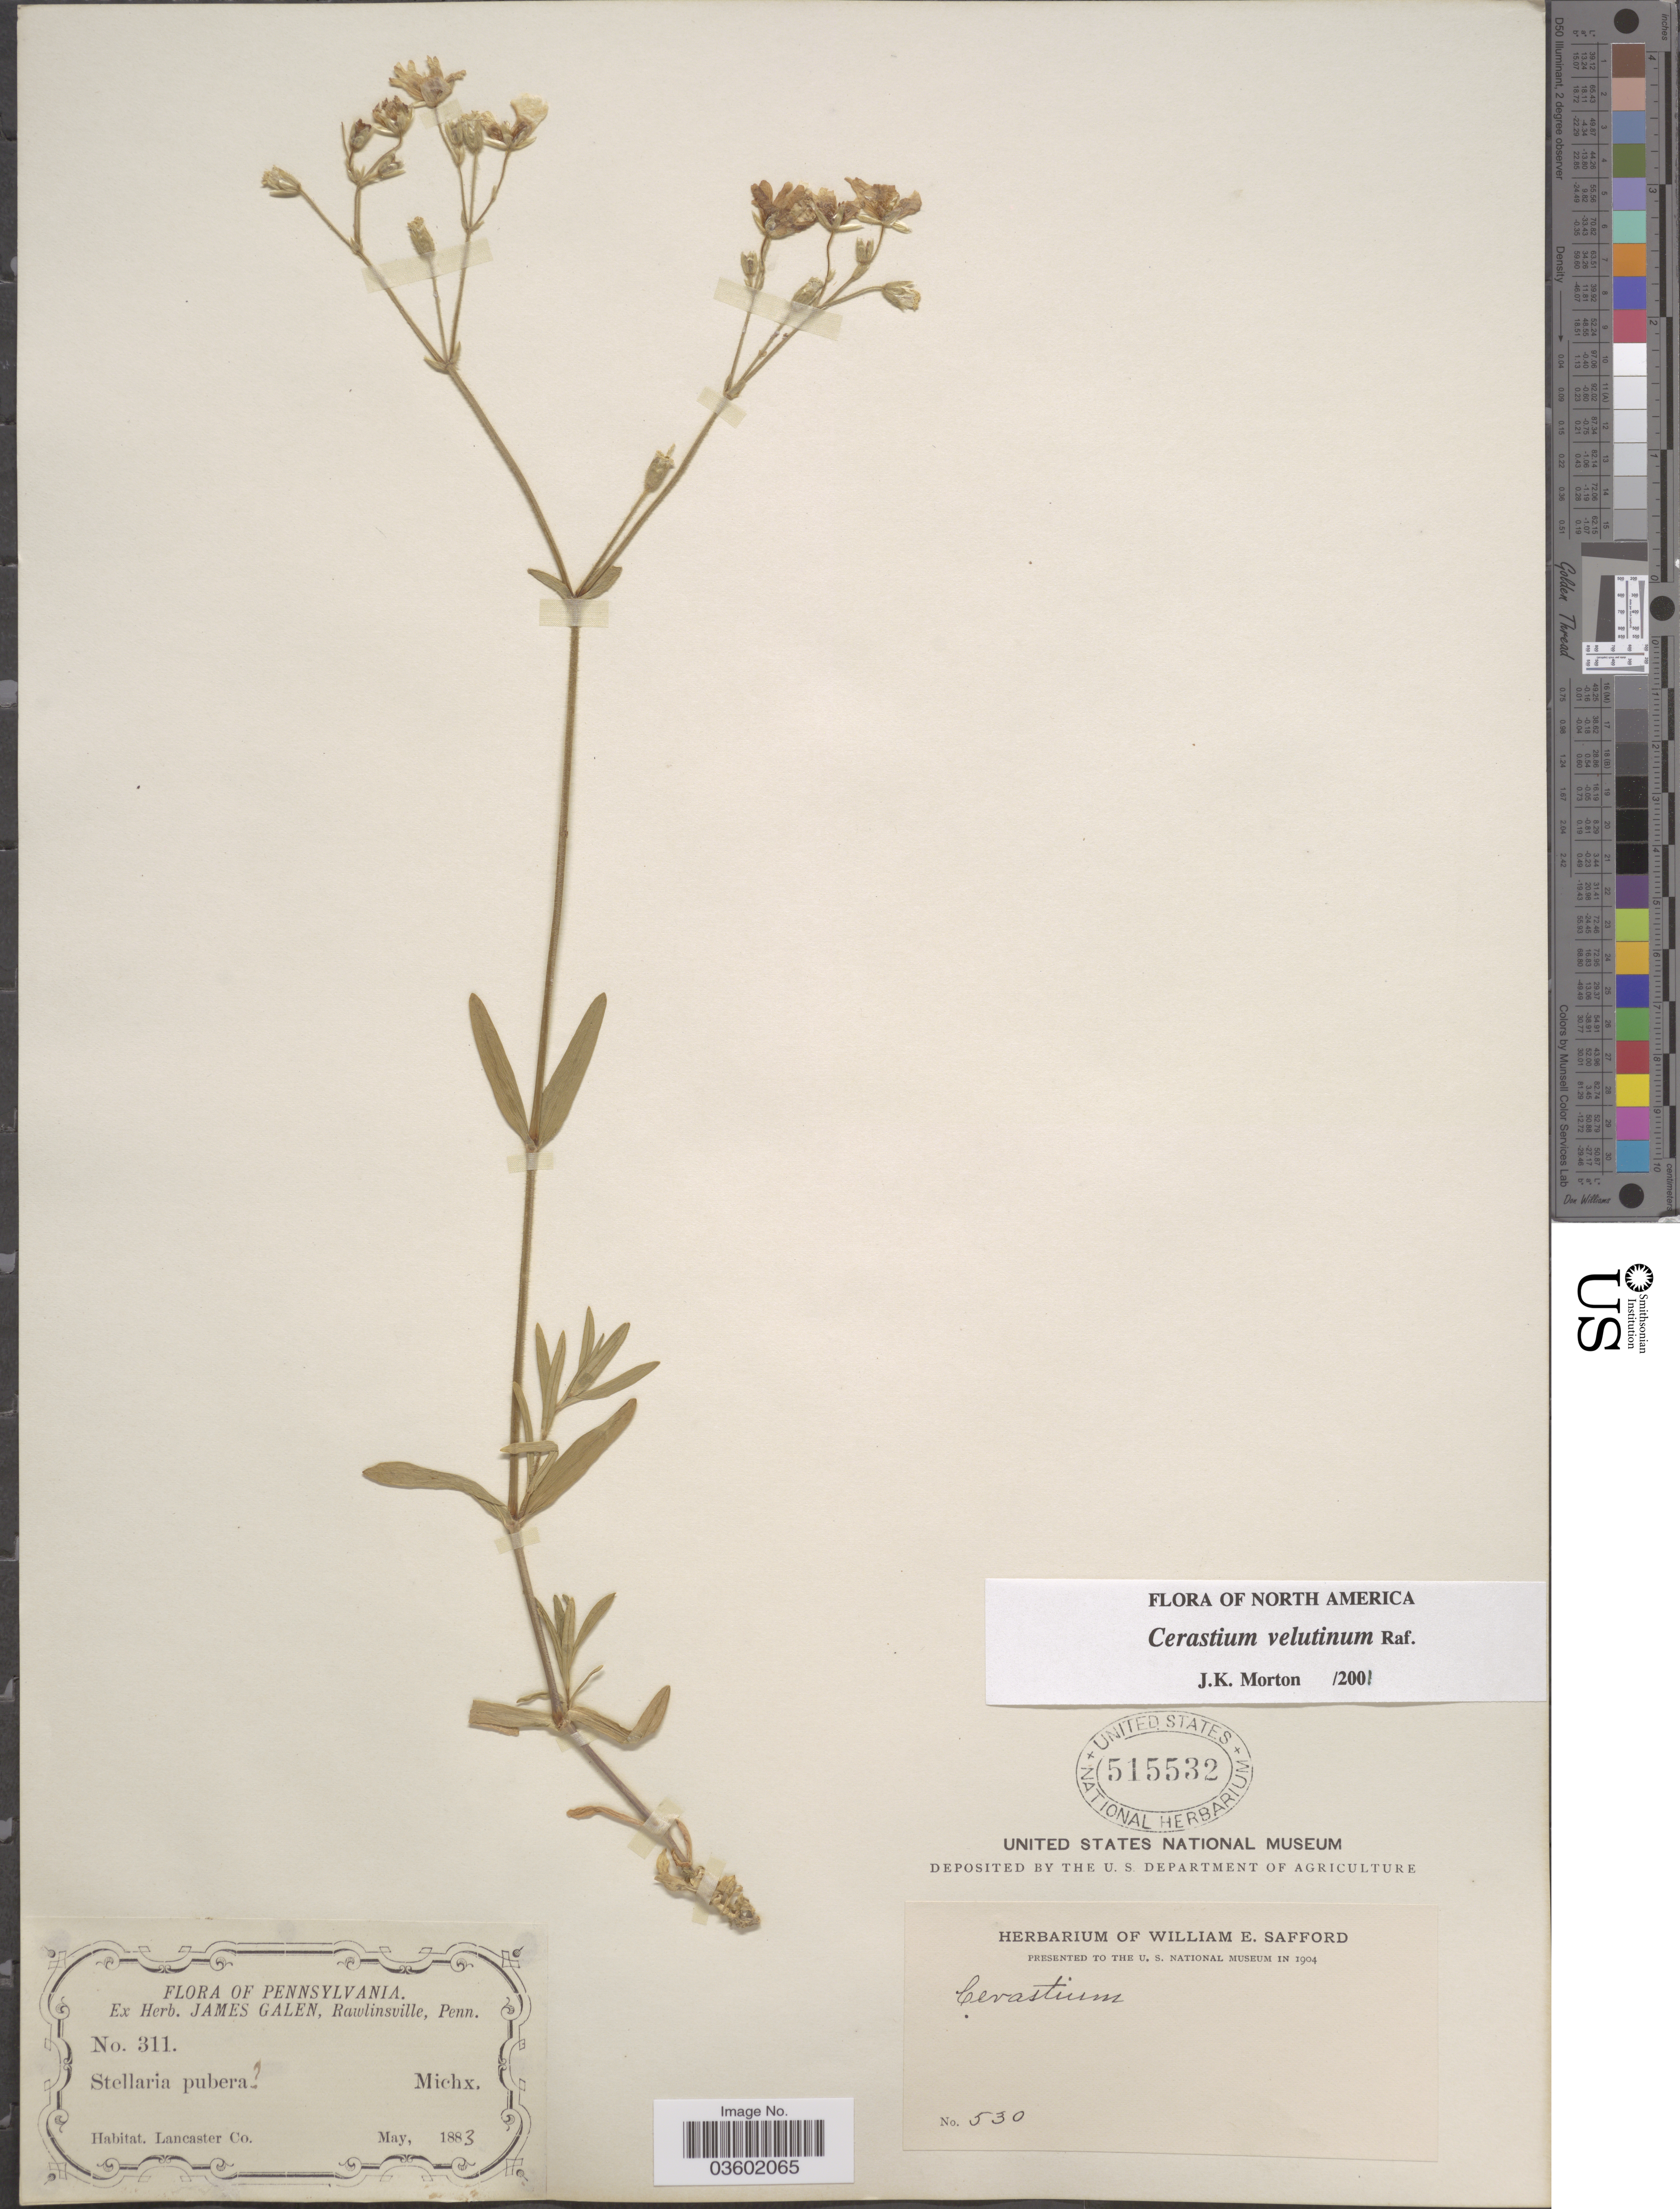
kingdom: Plantae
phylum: Tracheophyta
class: Magnoliopsida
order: Caryophyllales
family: Caryophyllaceae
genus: Cerastium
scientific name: Cerastium velutinum var. velutinum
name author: Raf.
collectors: ex Herb. James Galen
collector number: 311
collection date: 1883-05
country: United States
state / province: Pennsylvania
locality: Lancaster Co.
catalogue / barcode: US 515532